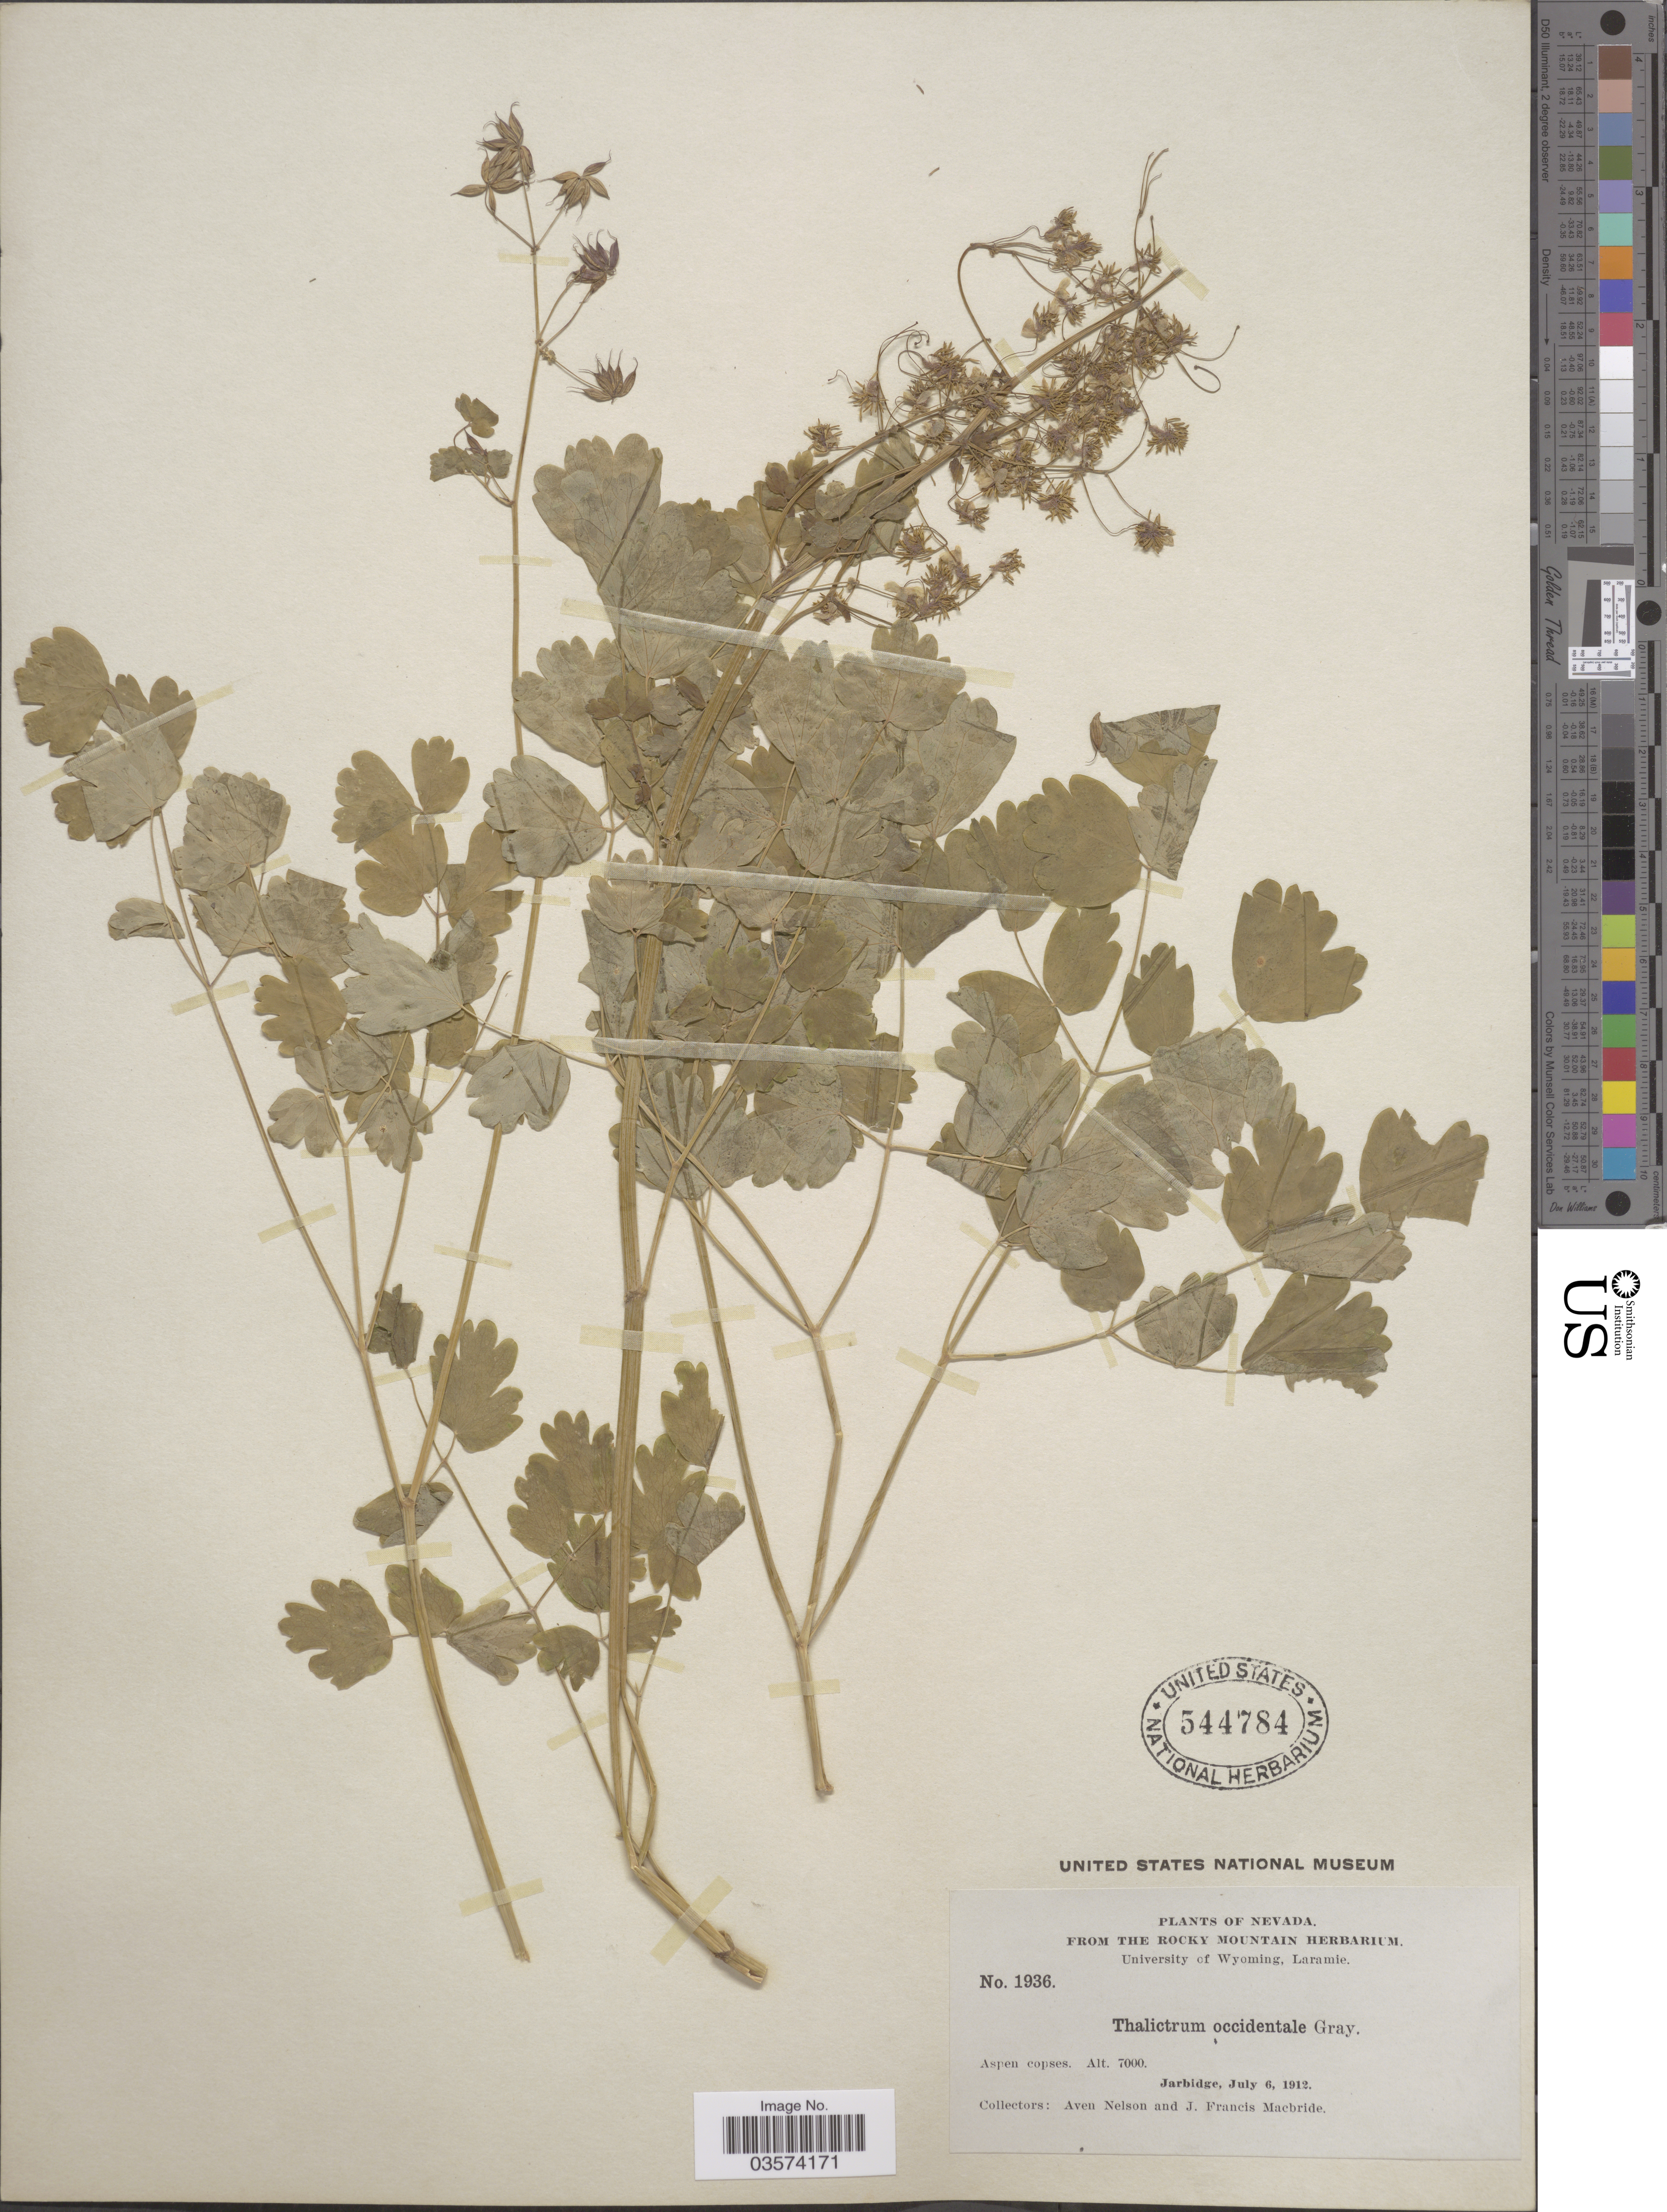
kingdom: Plantae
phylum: Tracheophyta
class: Magnoliopsida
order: Ranunculales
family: Ranunculaceae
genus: Thalictrum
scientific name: Thalictrum occidentale var. palousense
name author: H. St. John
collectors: A. Nelson & J. F. Macbride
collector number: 1936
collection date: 1912-07-06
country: United States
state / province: Nevada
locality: Jarbidge.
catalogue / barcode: US 544784